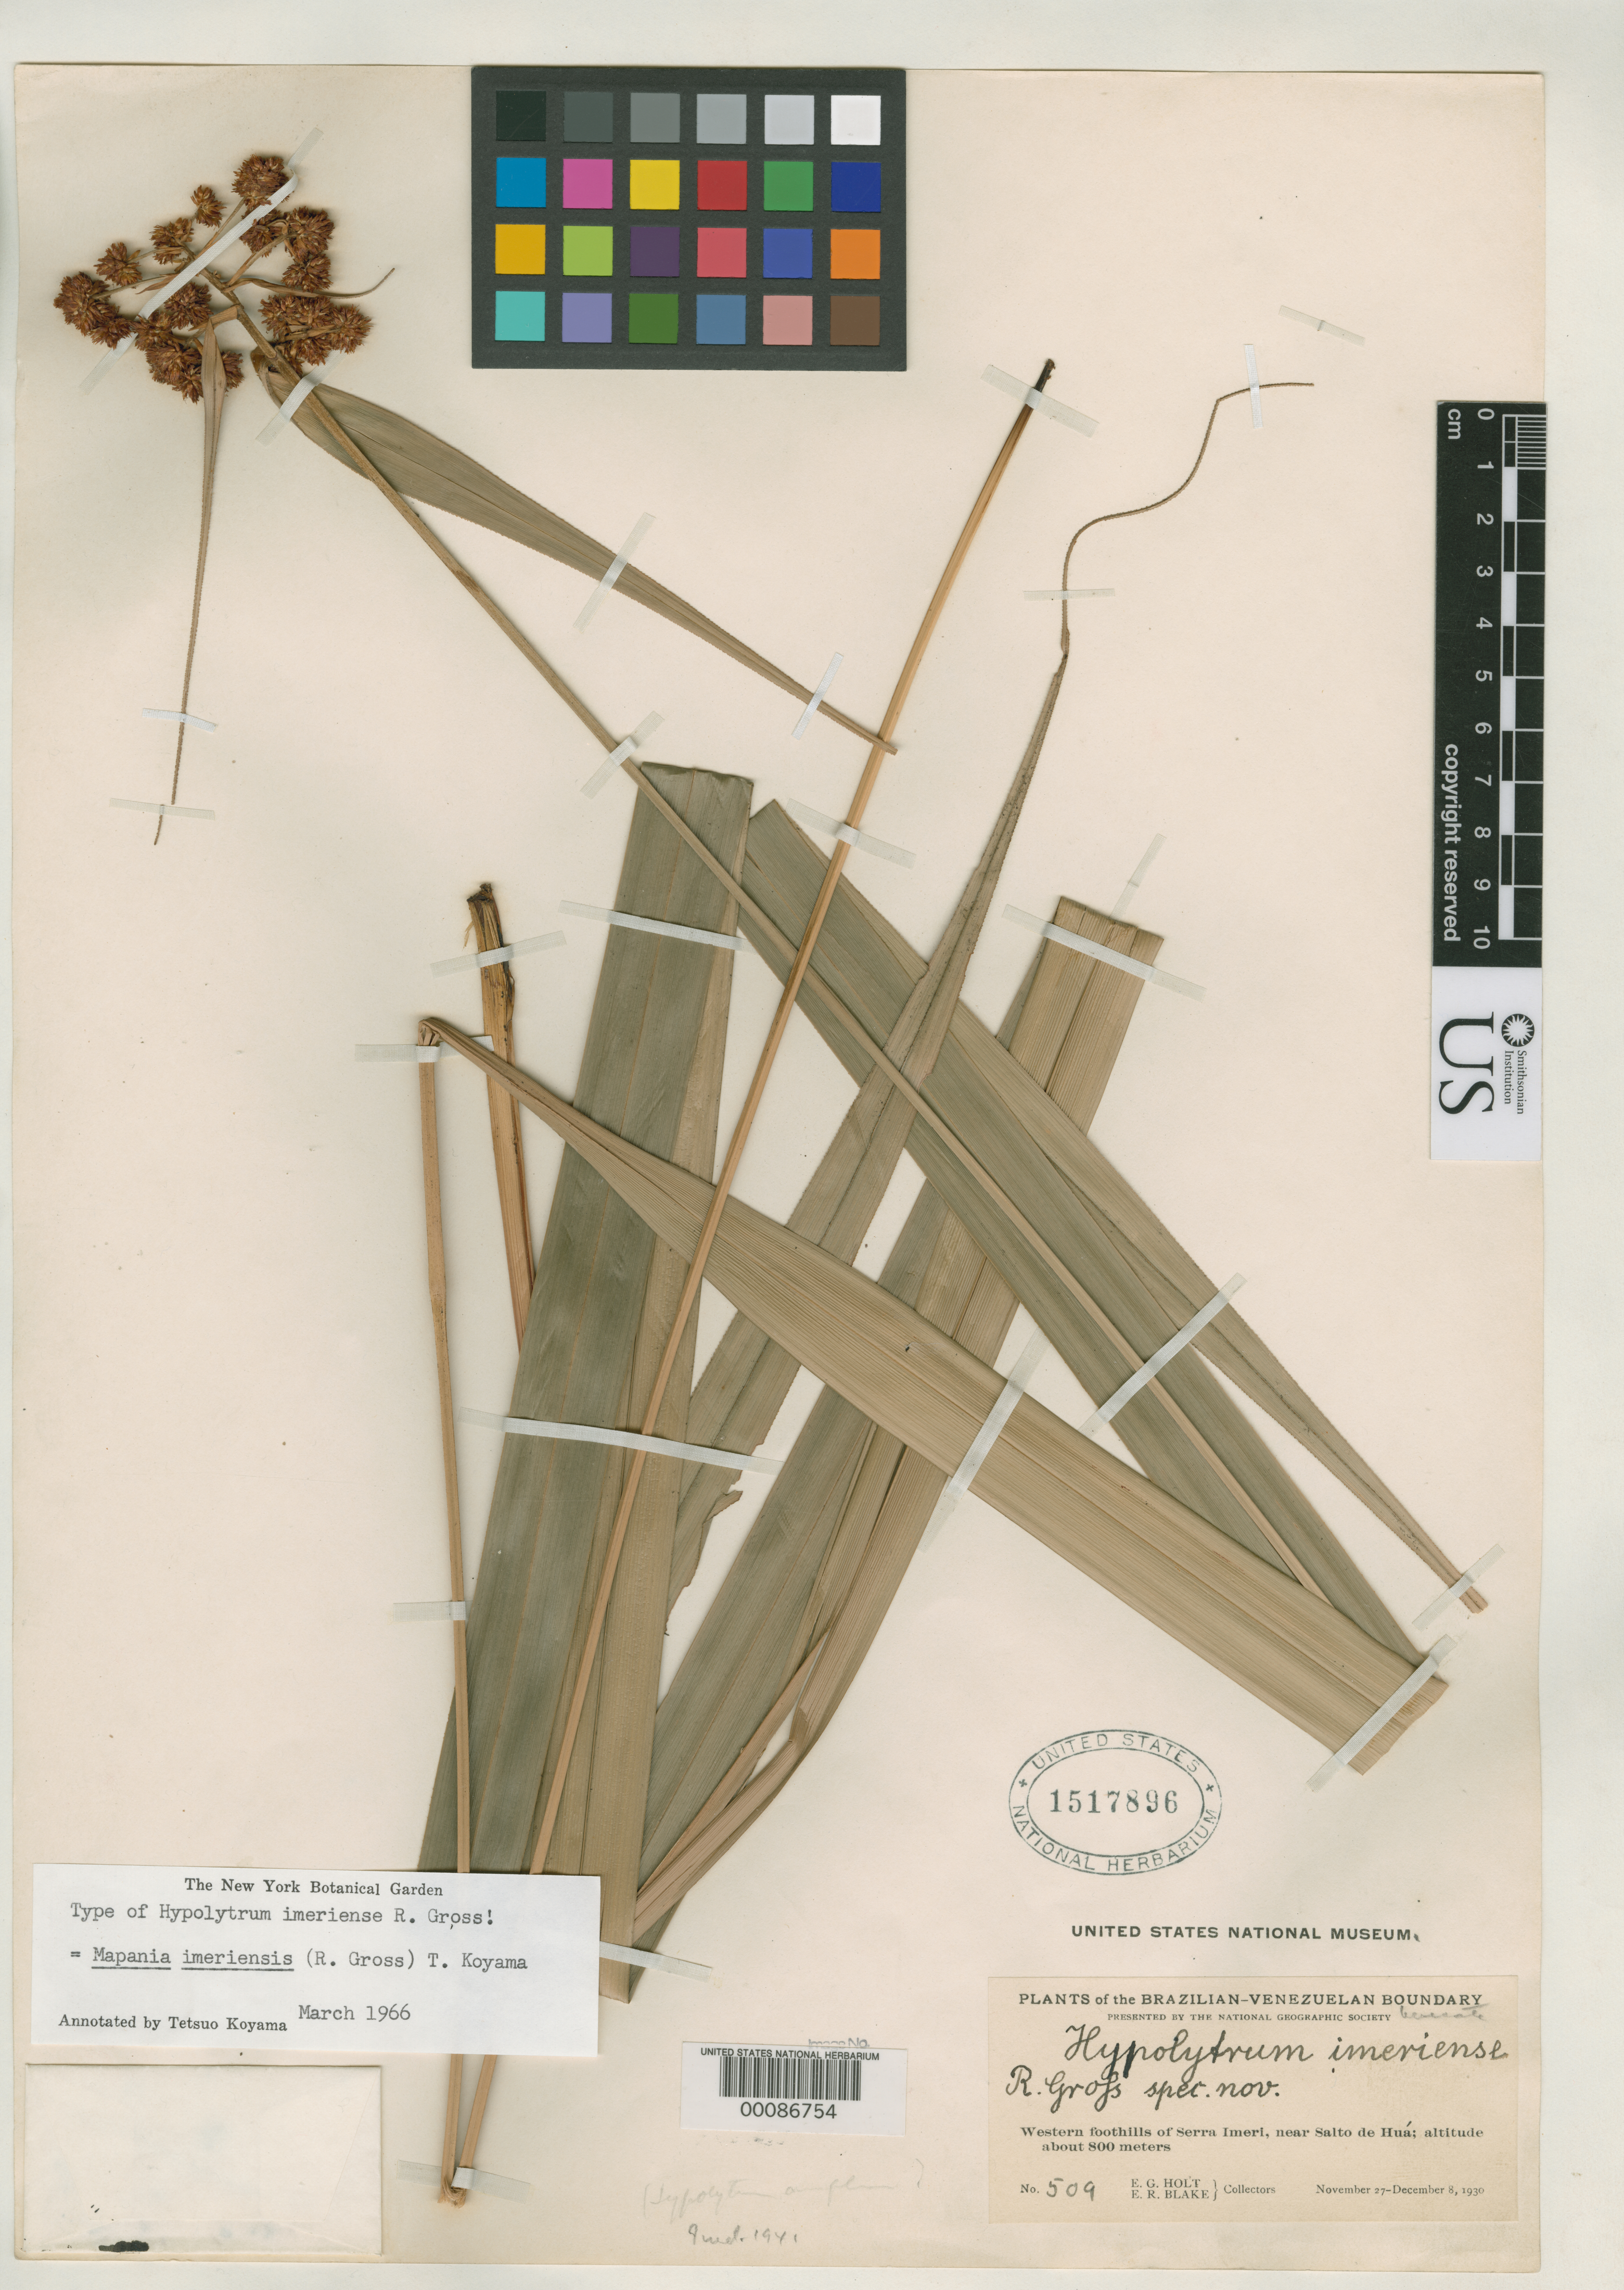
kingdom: Plantae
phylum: Tracheophyta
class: Liliopsida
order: Poales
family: Cyperaceae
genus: Hypolytrum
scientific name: Hypolytrum imeriense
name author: R. Gross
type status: Holotype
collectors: E. Holt & E. R. Blake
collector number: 509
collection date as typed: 27 Nov 1930 to 08 Dec 1930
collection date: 1930-11-27/1930-12-08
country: Venezuela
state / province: Amazonas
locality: Western foothills of Serra Imeri, near Salto de Hua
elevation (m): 800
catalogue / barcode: US 1517896